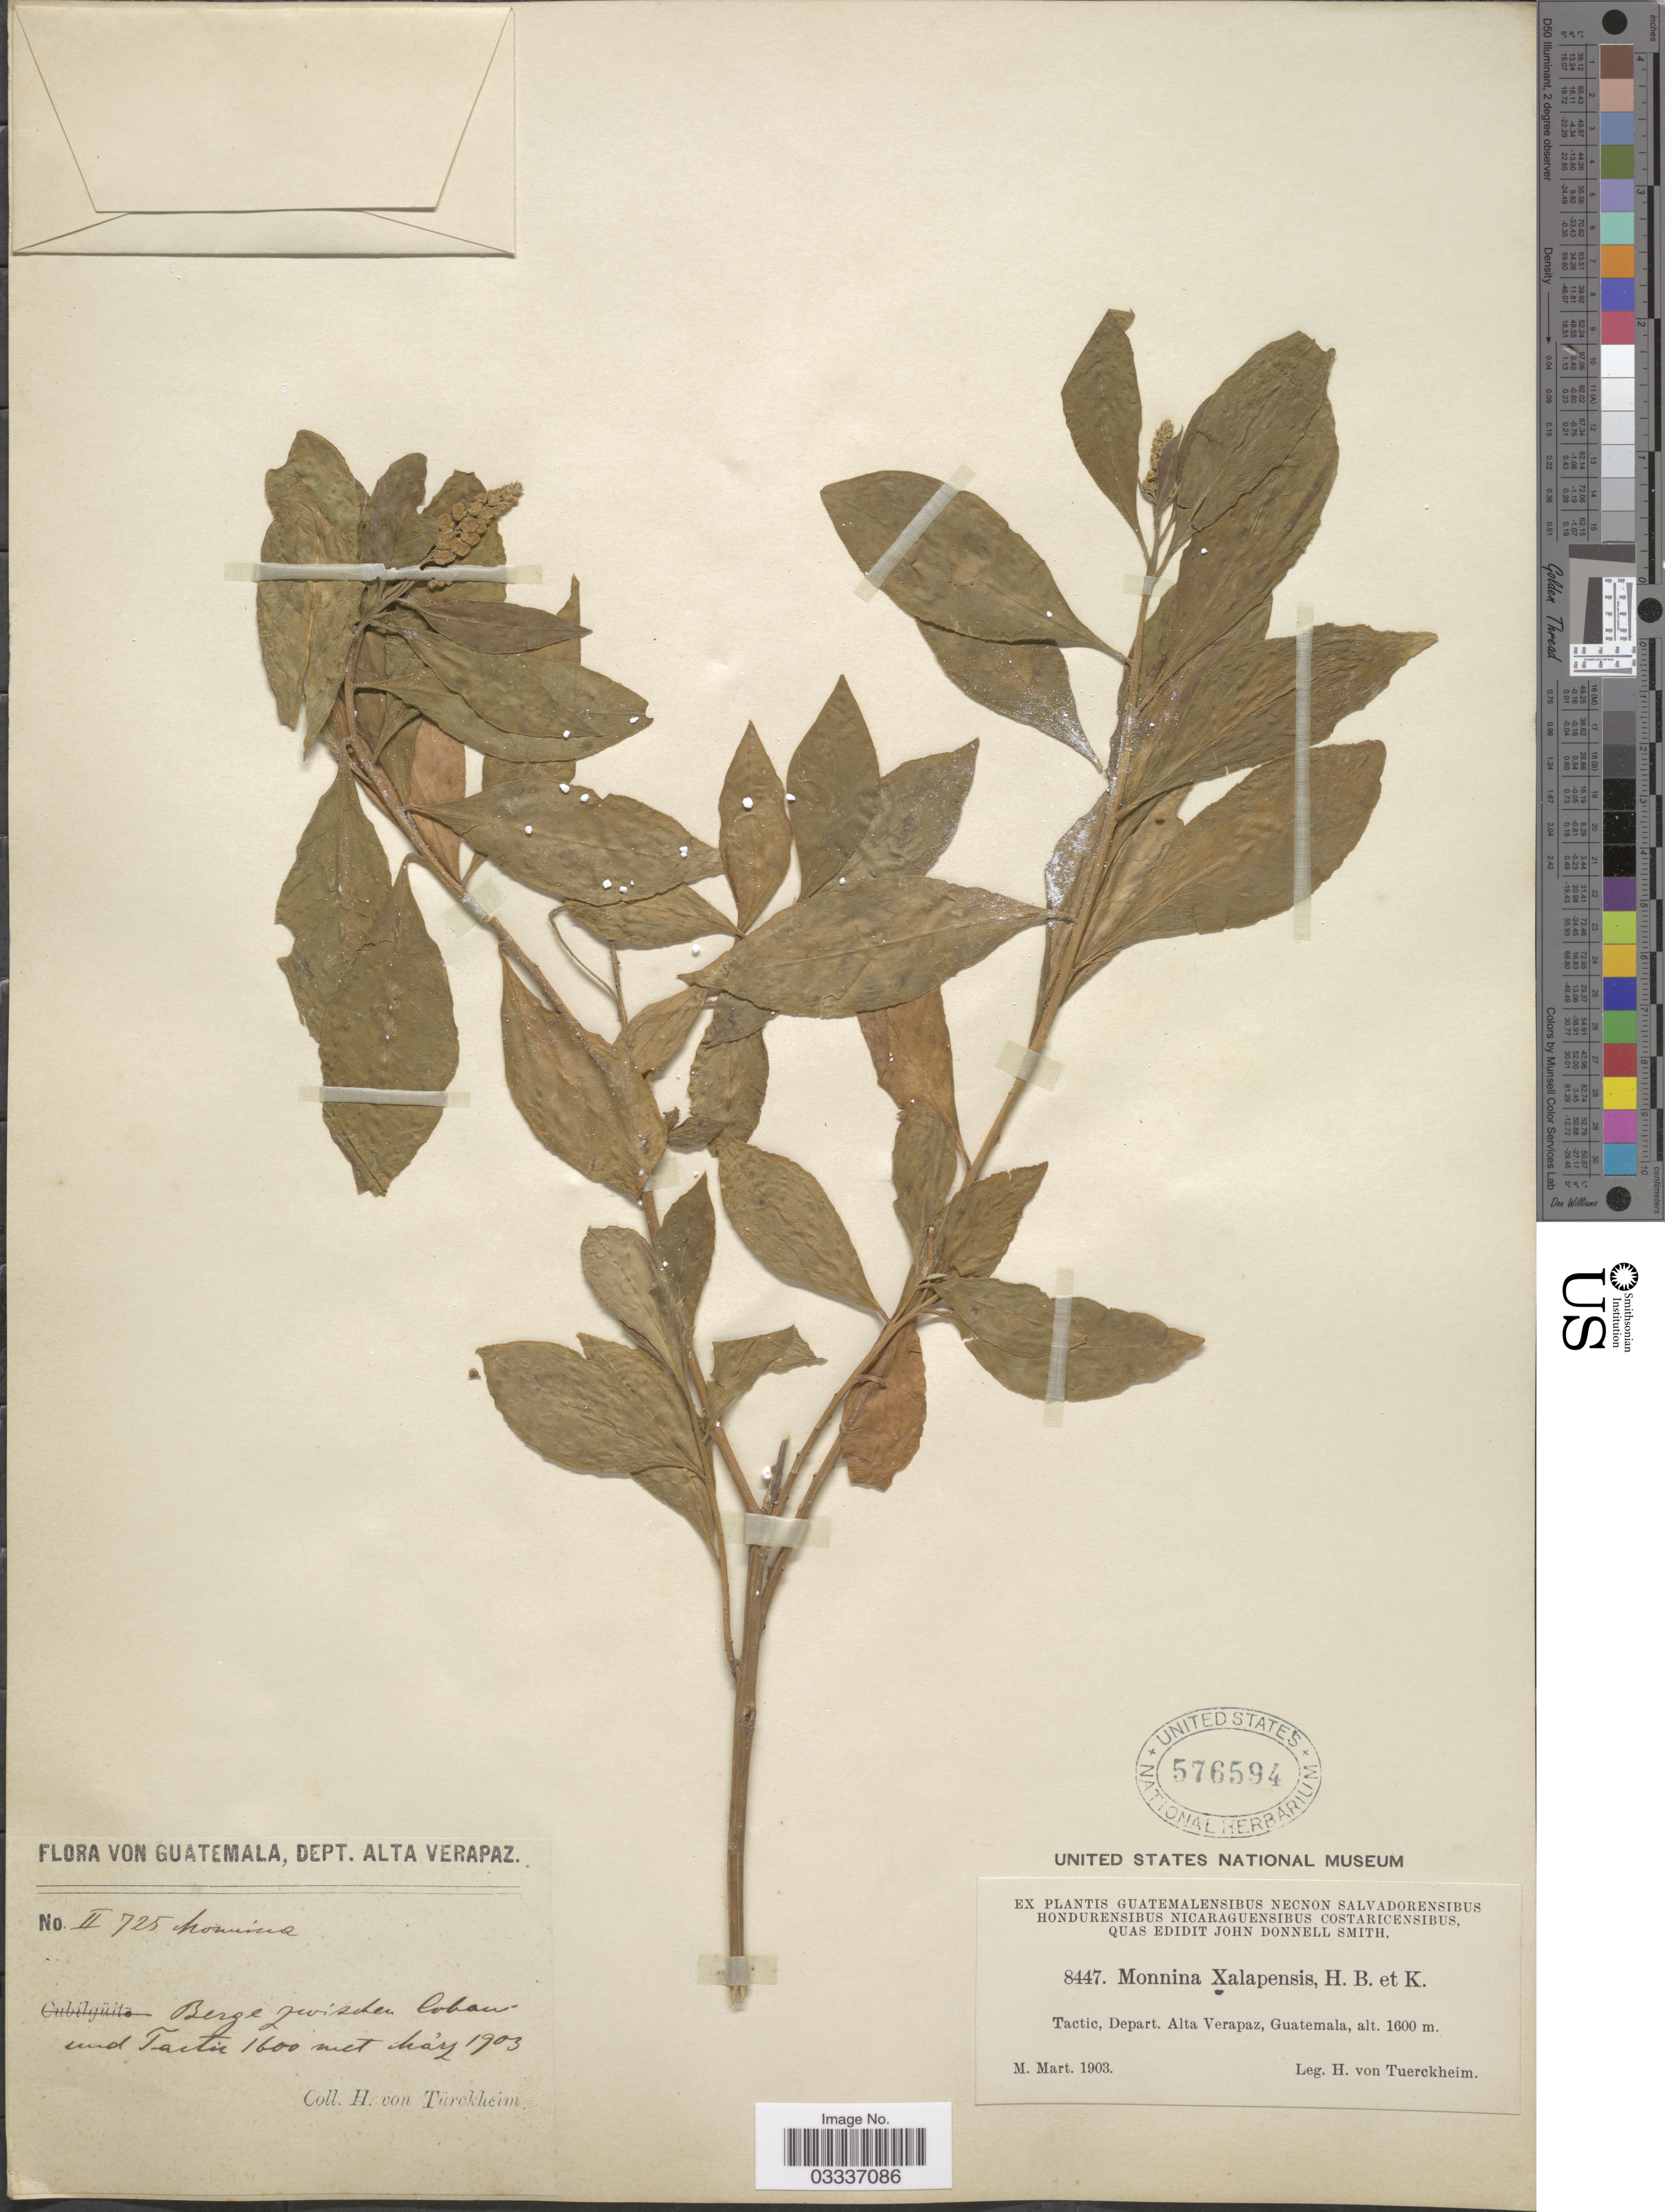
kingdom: Plantae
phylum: Tracheophyta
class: Magnoliopsida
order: Fabales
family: Polygalaceae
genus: Monnina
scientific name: Monnina xalapensis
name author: Kunth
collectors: H. von Türckheim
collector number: II725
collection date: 1903-03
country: Guatemala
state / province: Alta Verapaz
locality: Berge zwischen Coban und Tactic. Depart. Alta Verapaz.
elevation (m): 1600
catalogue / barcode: US 576594